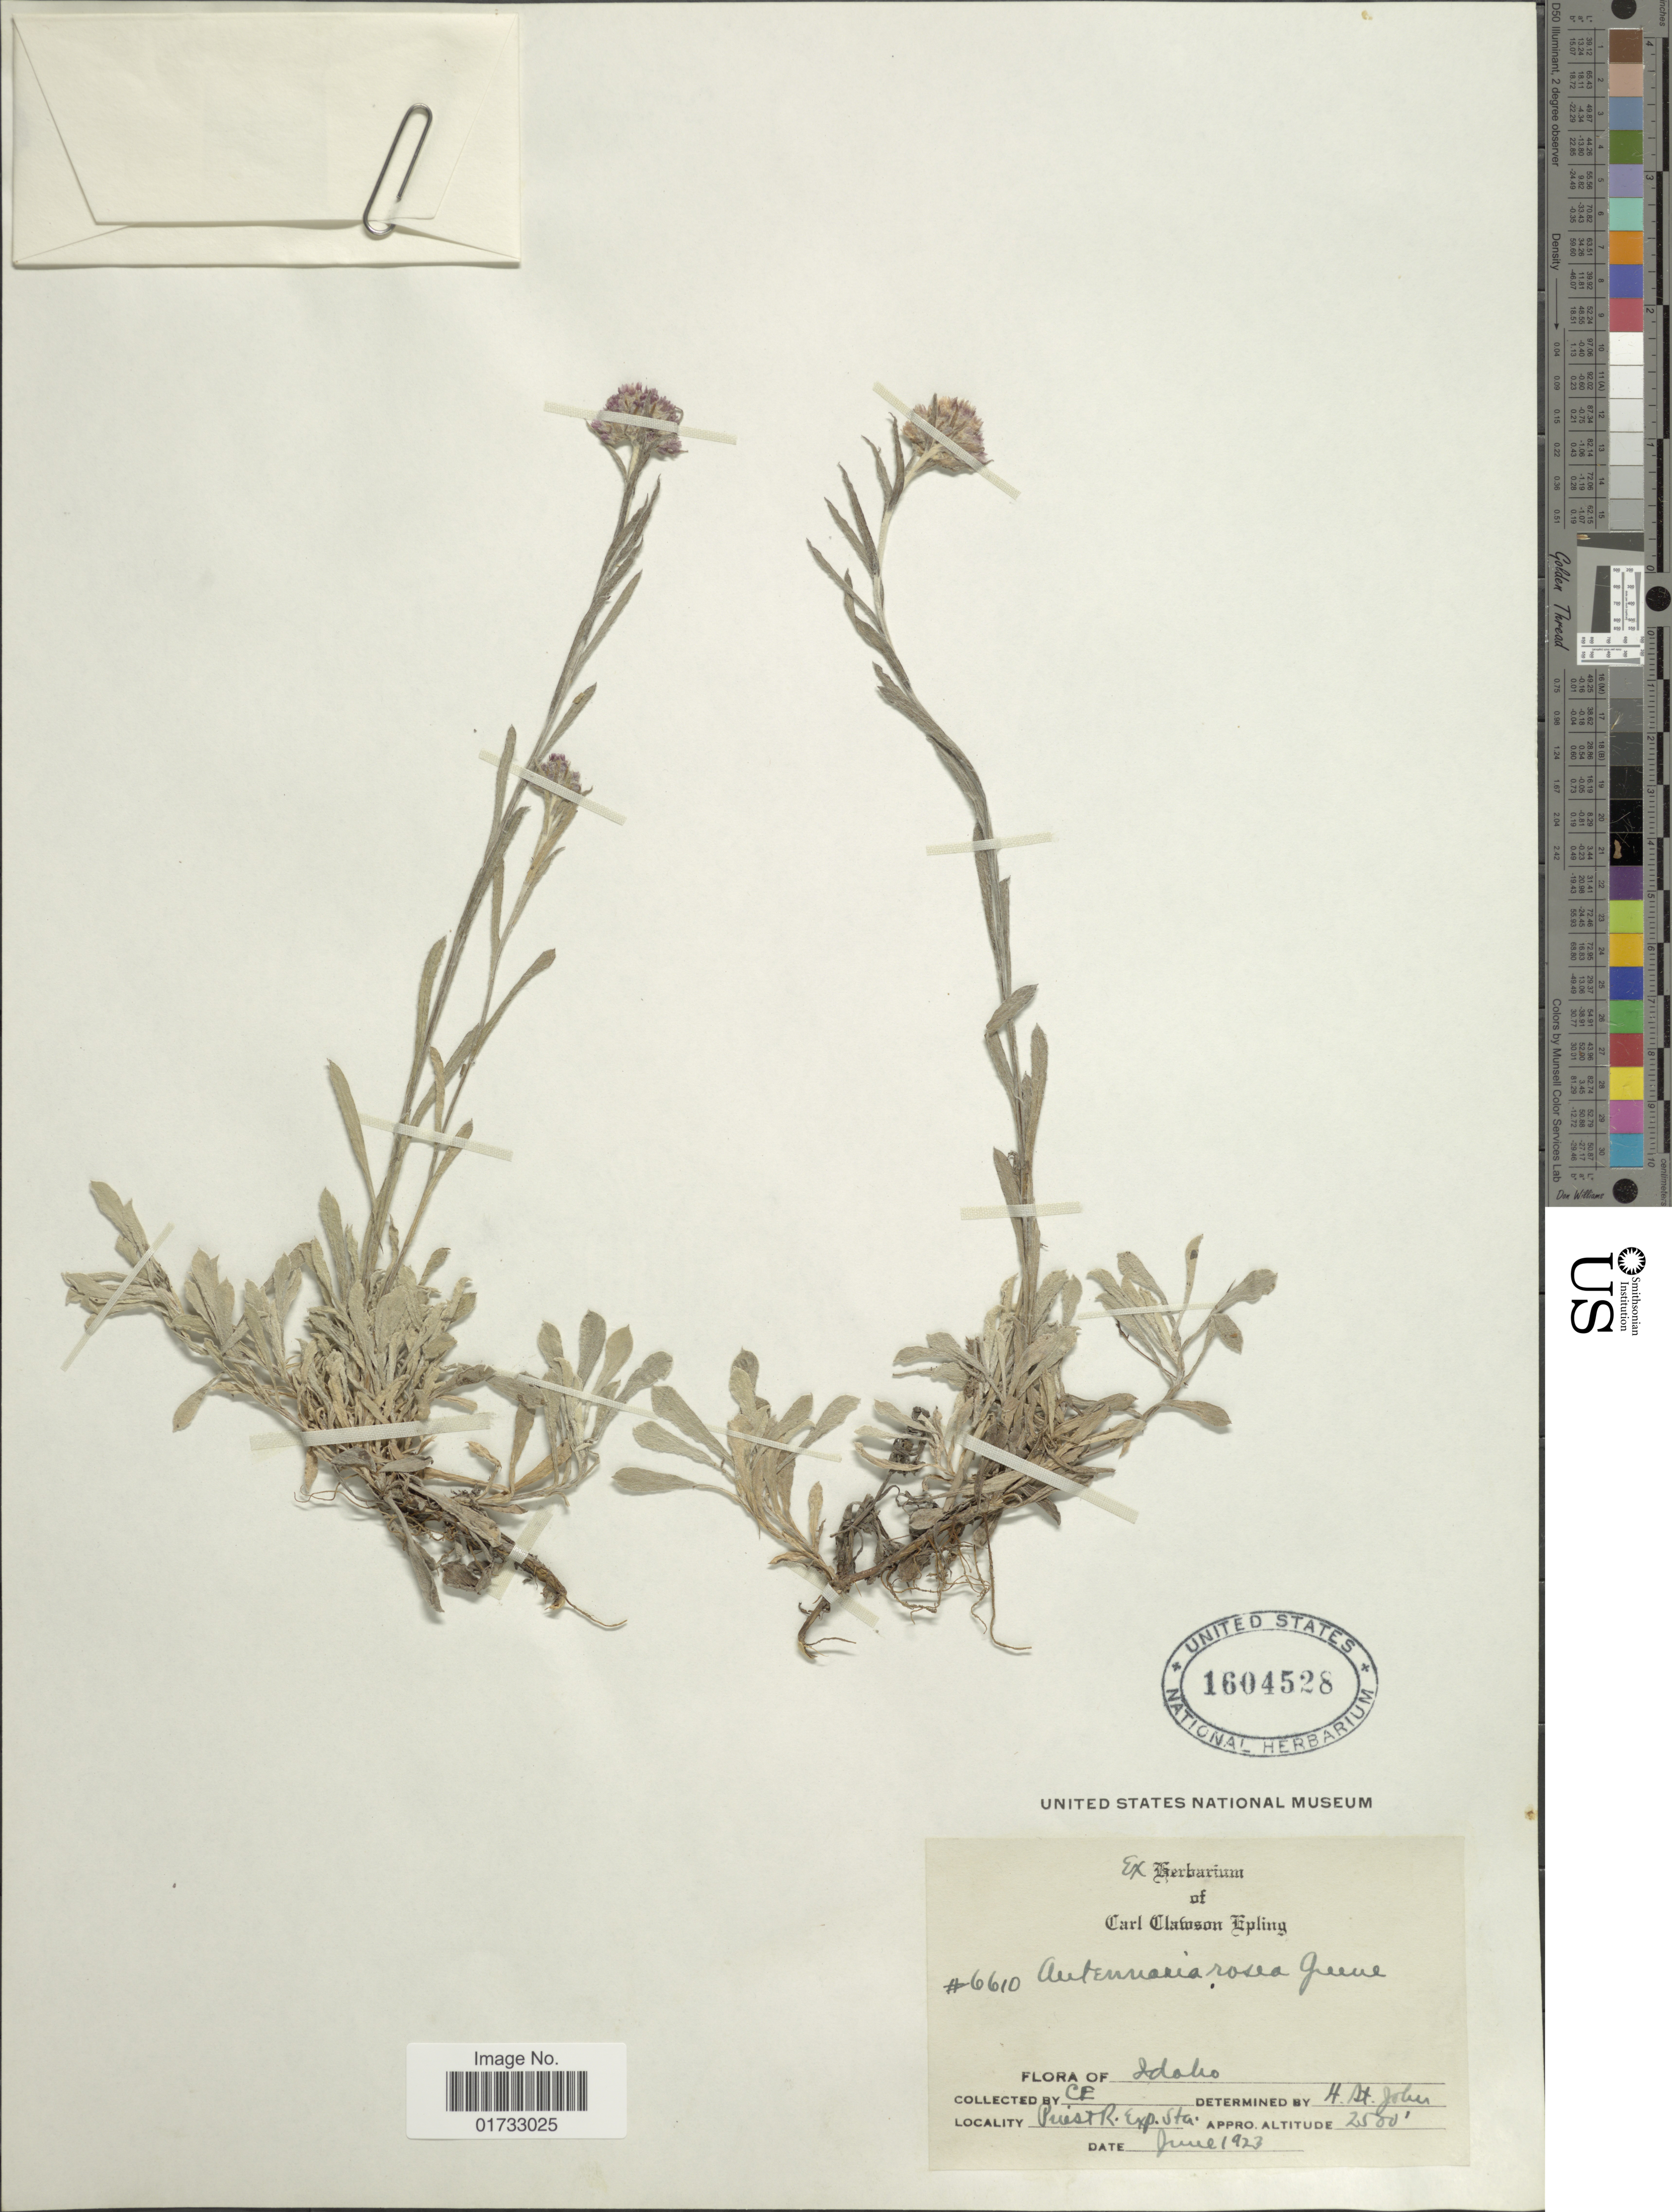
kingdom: Plantae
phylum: Tracheophyta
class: Magnoliopsida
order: Asterales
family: Asteraceae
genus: Antennaria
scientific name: Antennaria rosea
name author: Greene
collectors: C. C. Epling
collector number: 6610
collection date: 1923-06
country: United States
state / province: Idaho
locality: Priest R. Exp. Sta.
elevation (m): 762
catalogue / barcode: US 1604528